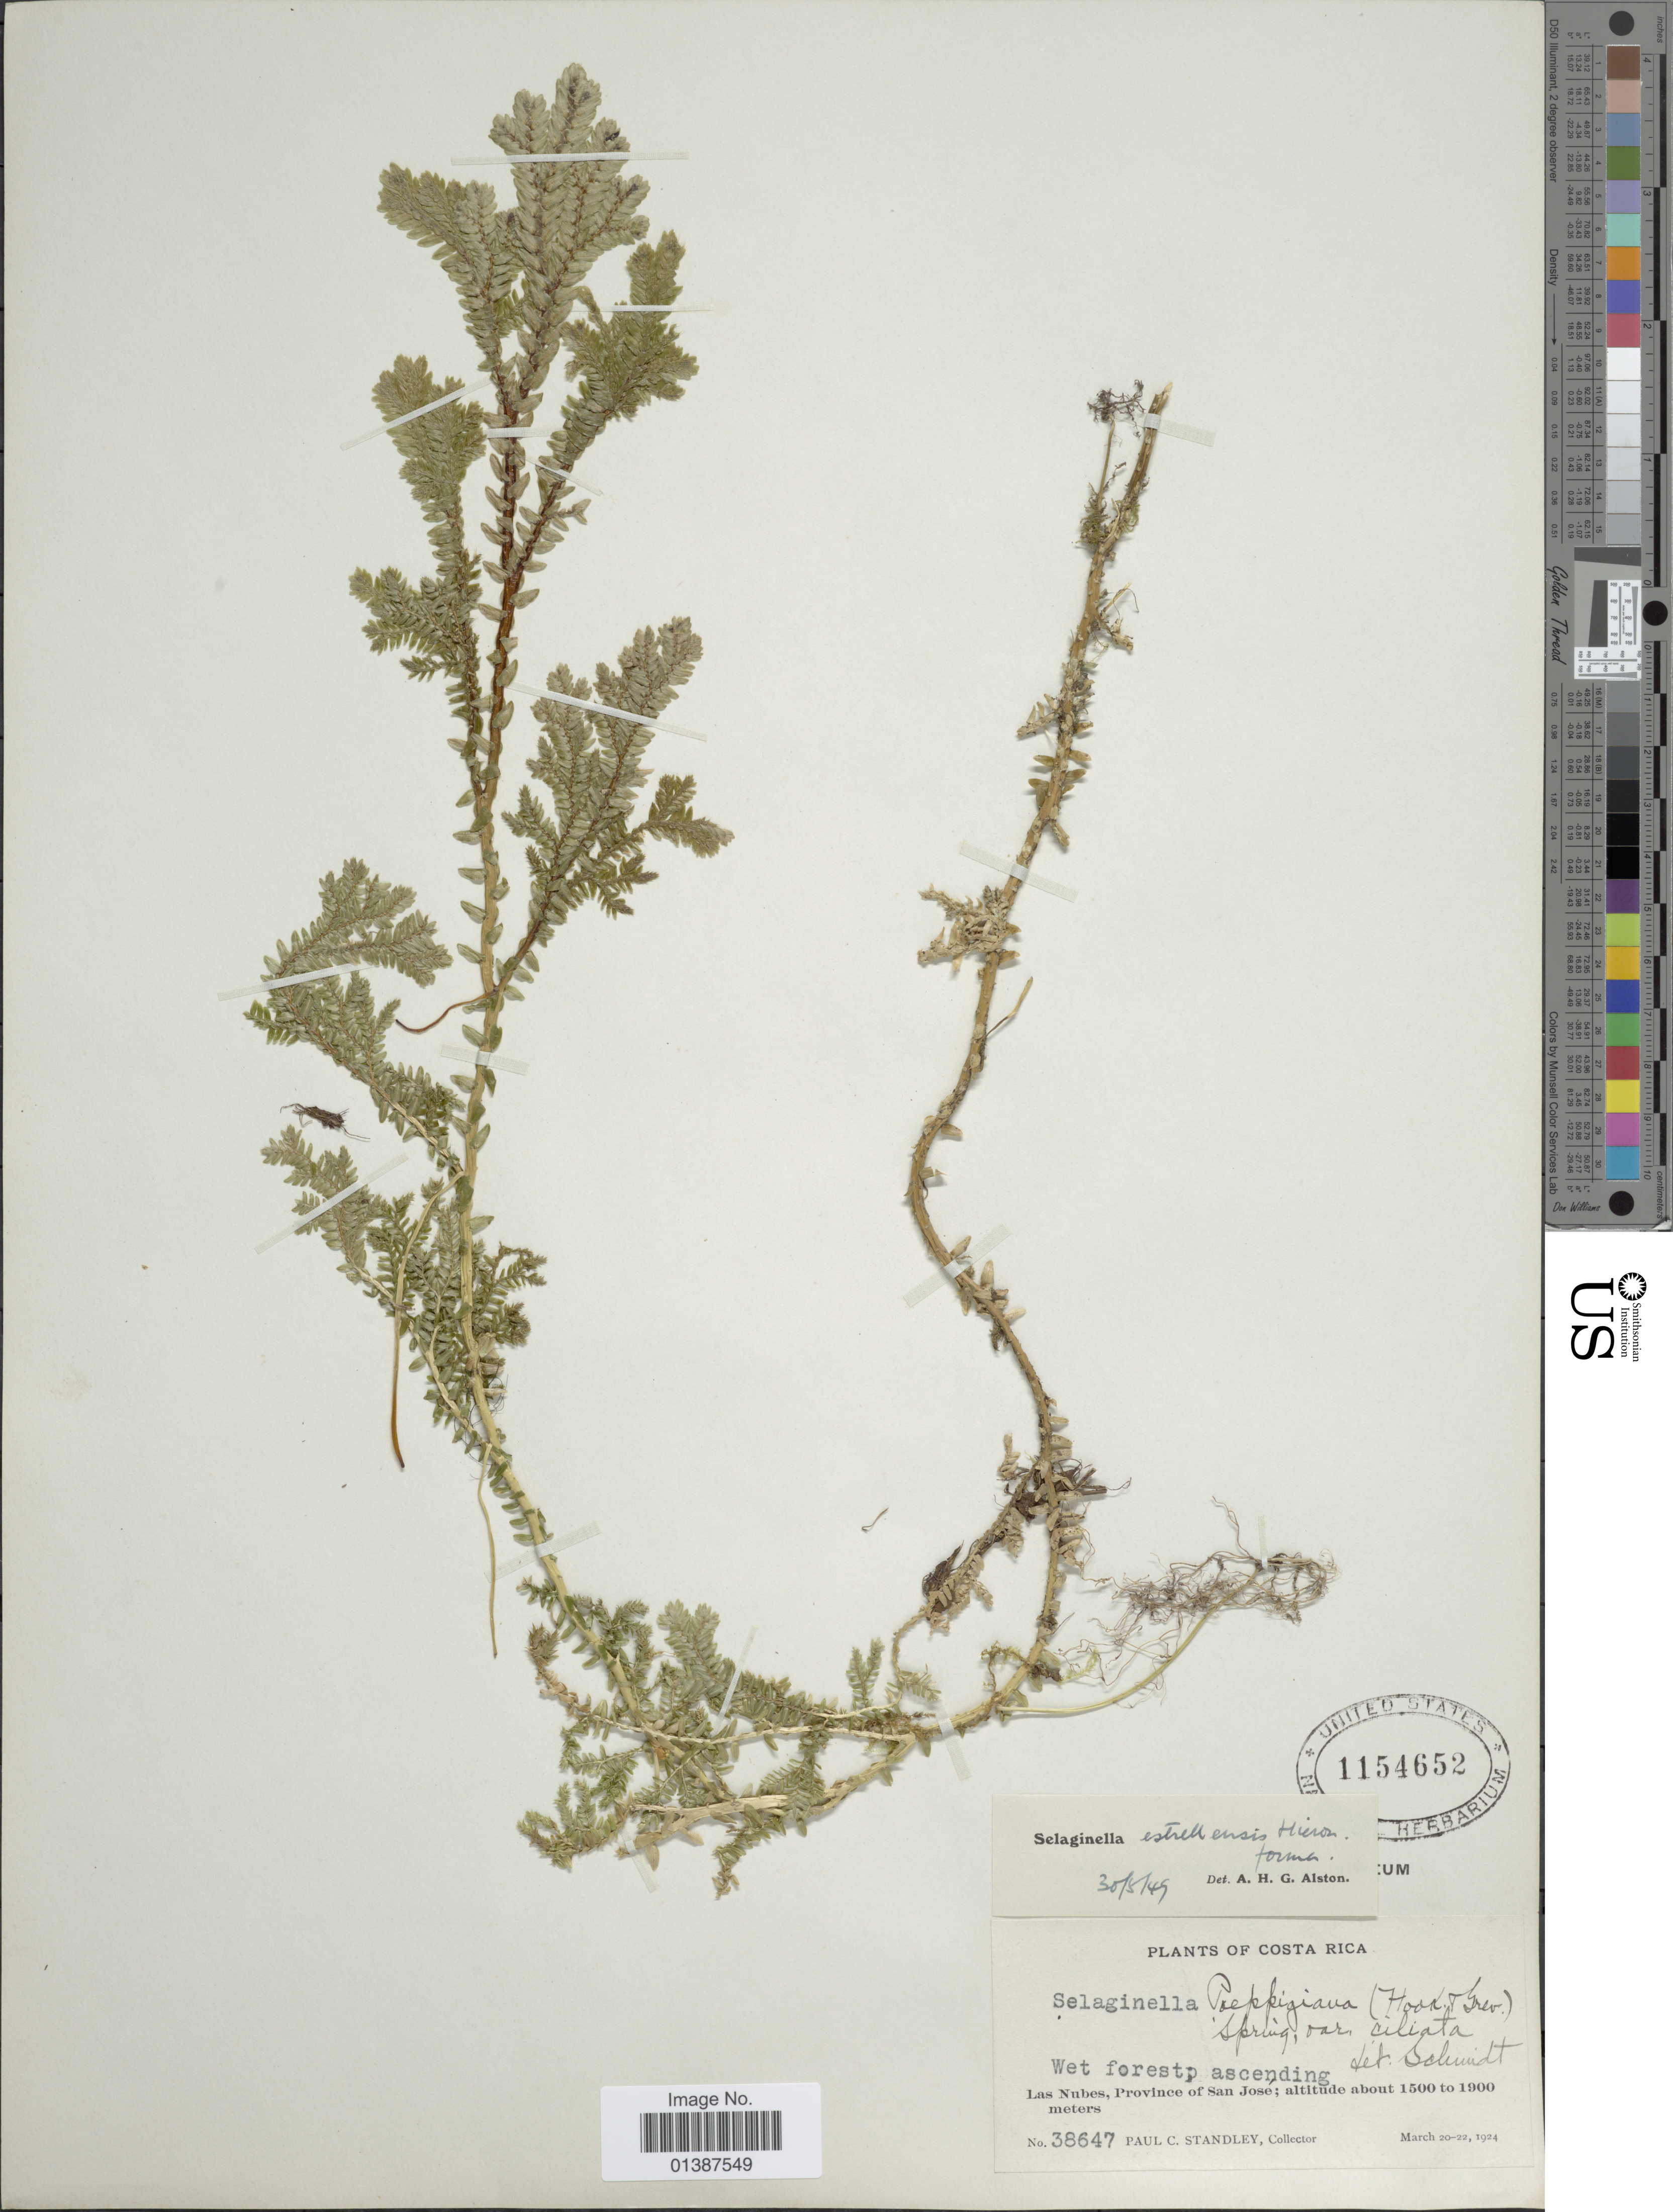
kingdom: Plantae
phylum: Tracheophyta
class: Lycopodiopsida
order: Selaginellales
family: Selaginellaceae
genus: Selaginella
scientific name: Selaginella estrellensis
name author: Hieron.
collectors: P. C. Standley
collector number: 38647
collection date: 1924-03-20/1924-03-22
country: Costa Rica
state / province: San José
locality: Las Nubes, Province of San José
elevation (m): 1500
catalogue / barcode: US 1154652